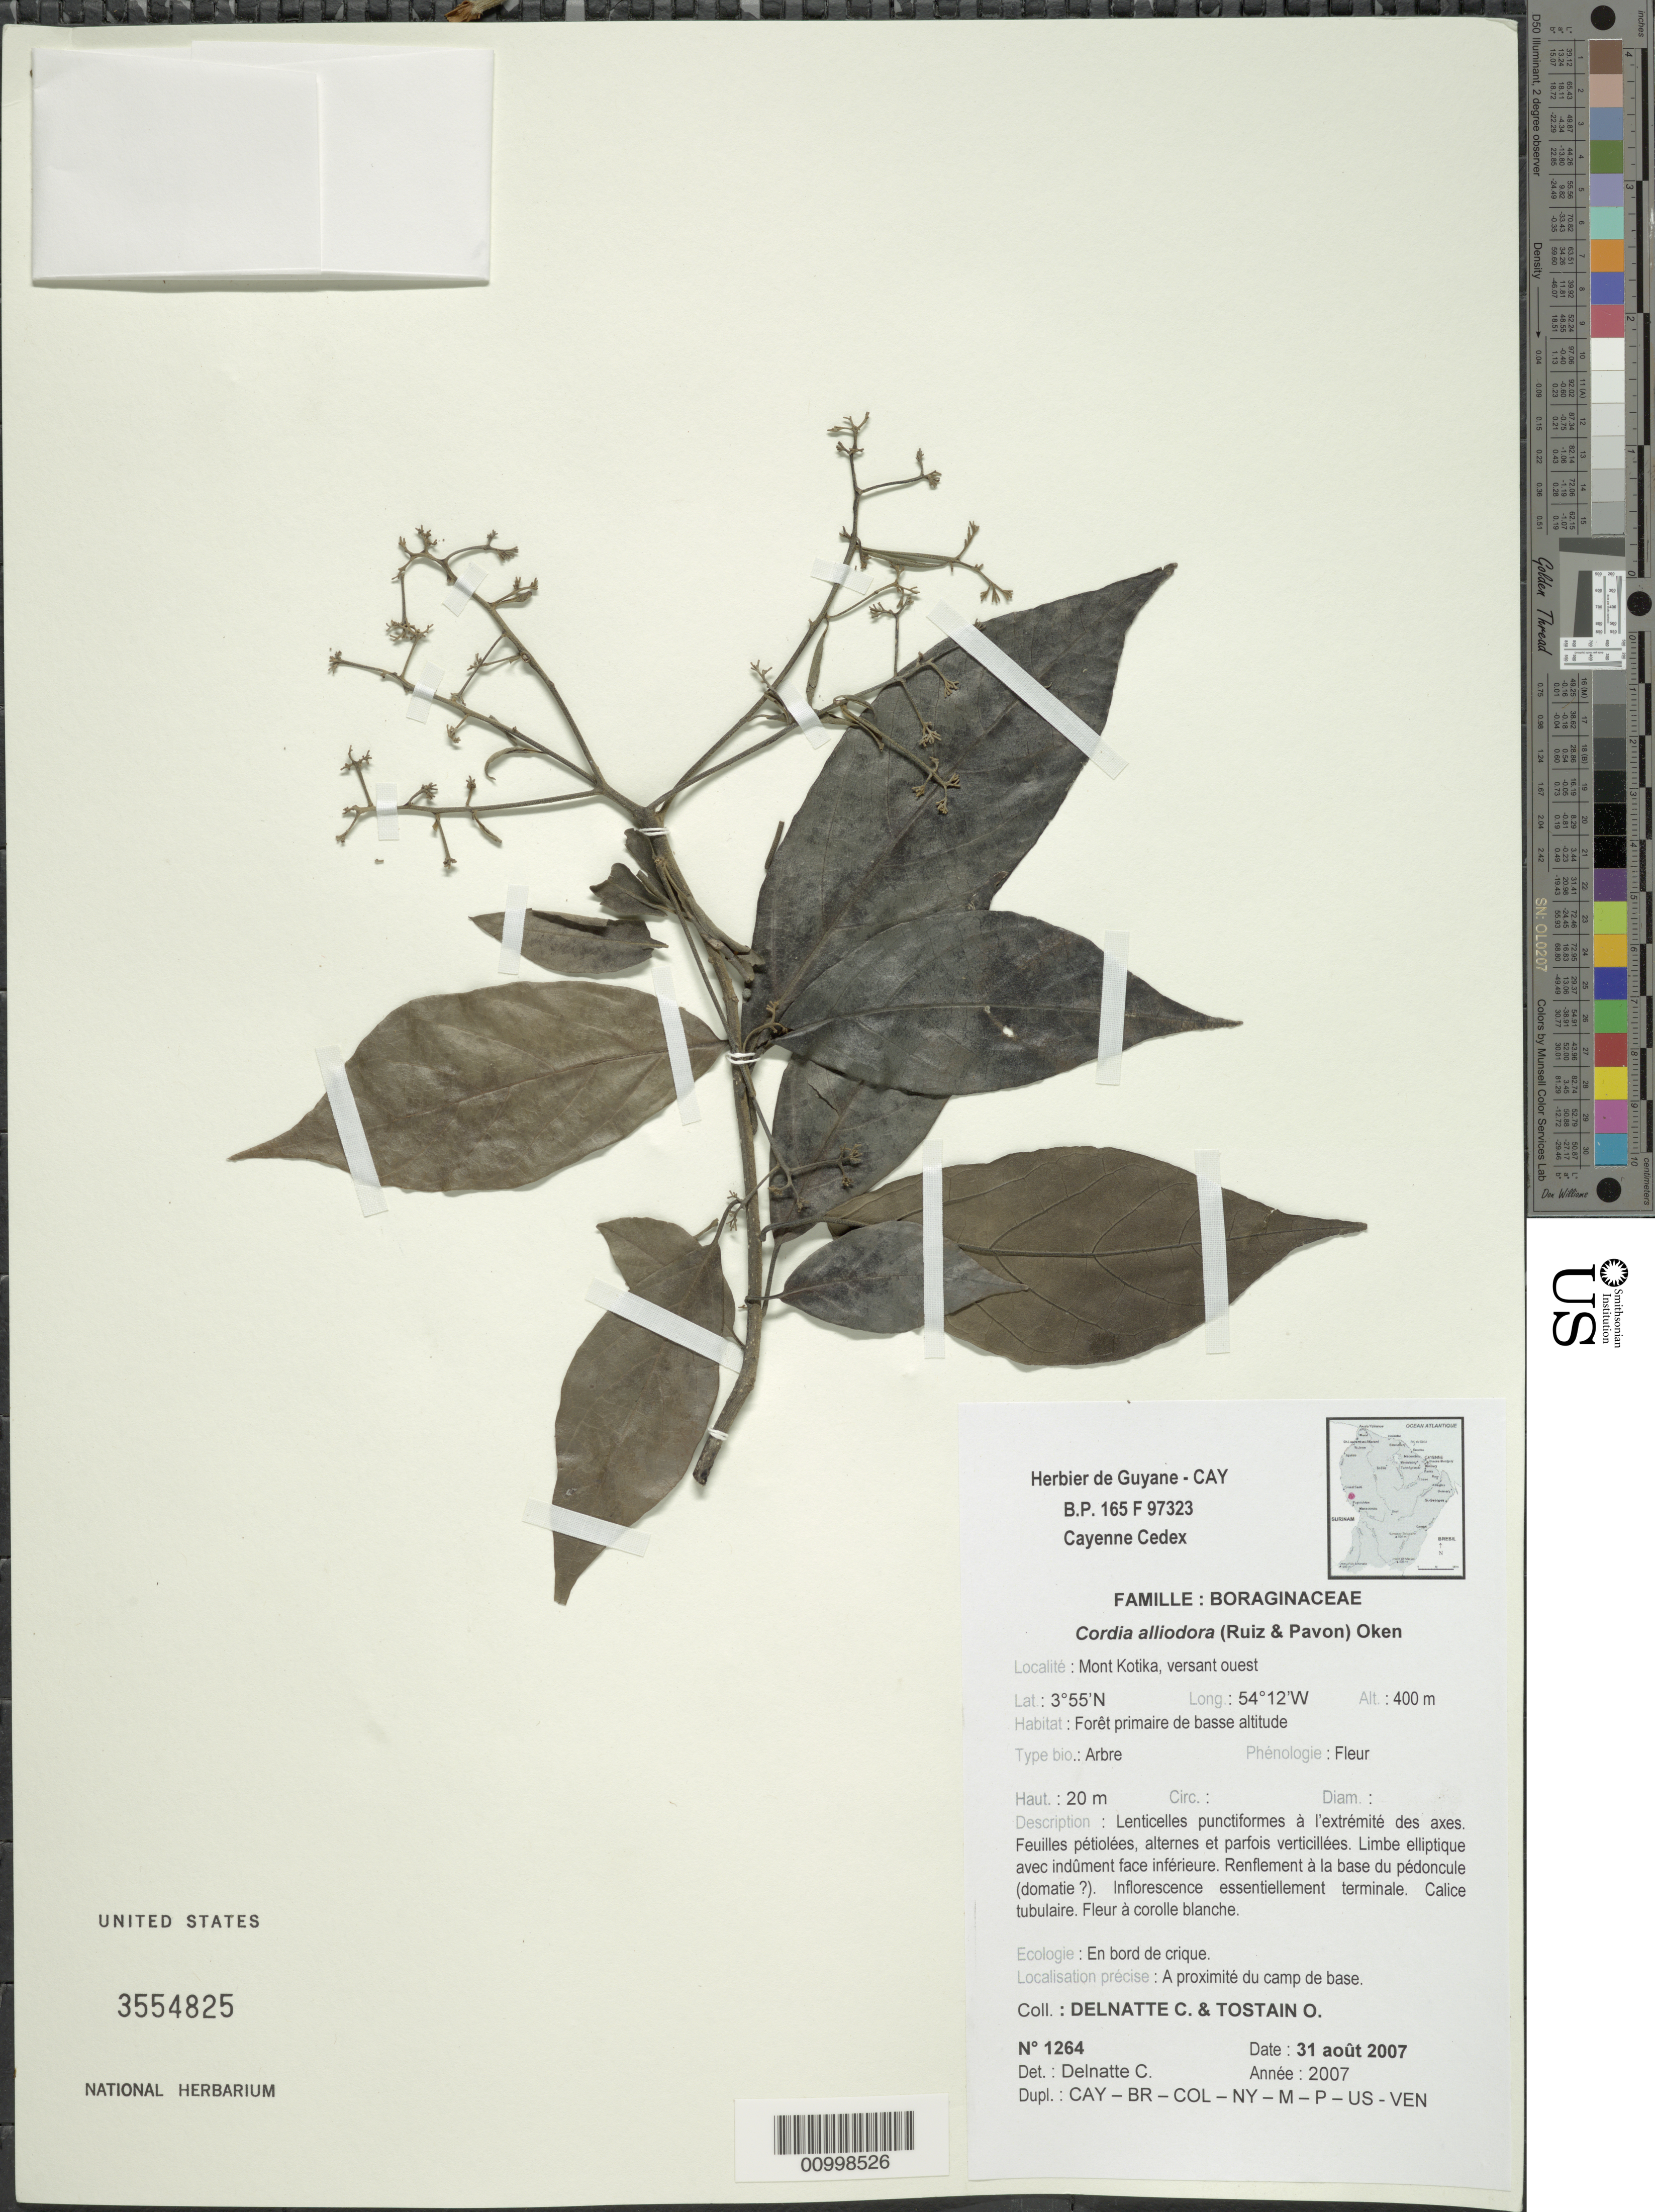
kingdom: Plantae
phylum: Tracheophyta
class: Magnoliopsida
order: Boraginales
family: Cordiaceae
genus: Cordia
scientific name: Cordia alliodora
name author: (Ruiz & Pav.) Oken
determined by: Delnatte, C.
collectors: C. Delnatte & O. Tostain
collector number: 1264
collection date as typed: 31-Aug-07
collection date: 2007-08-31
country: French Guiana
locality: Mont Kotika, versant ouest. A proximite du camp de base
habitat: Foret primaire de basse altitude, en bord de crique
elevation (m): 400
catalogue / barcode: US 3554825